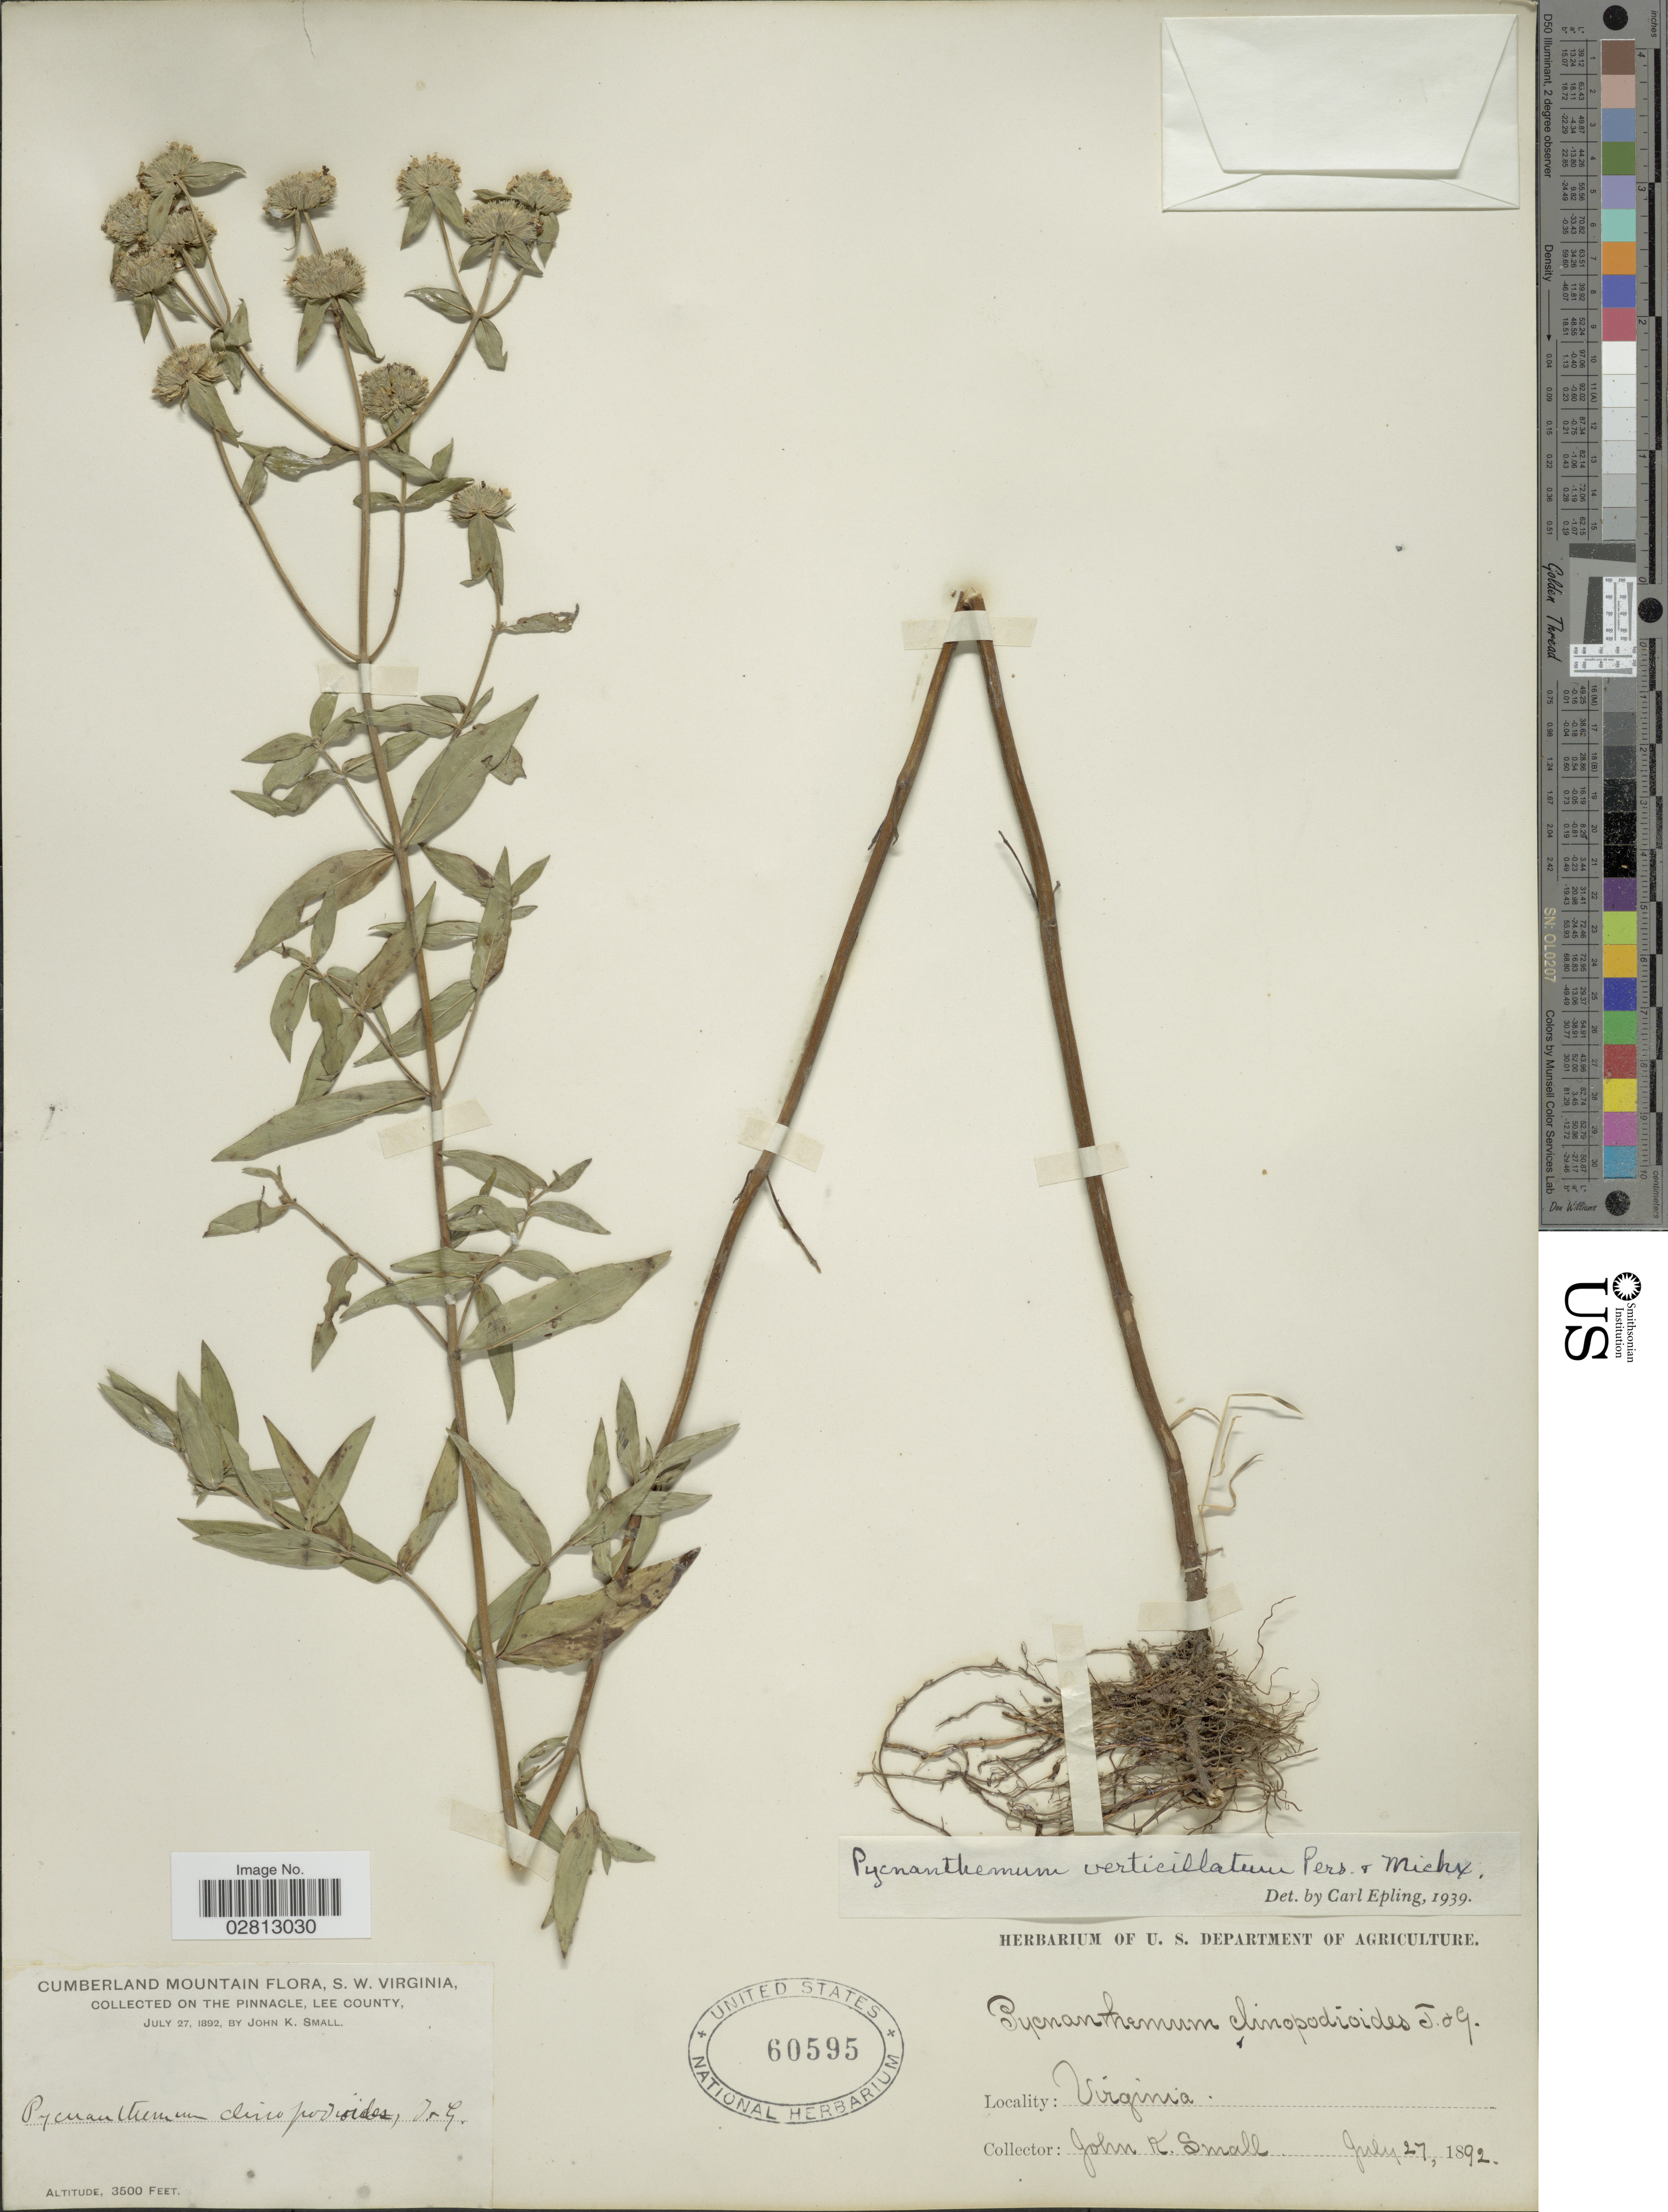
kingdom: Plantae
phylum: Tracheophyta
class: Magnoliopsida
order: Lamiales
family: Lamiaceae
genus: Pycnanthemum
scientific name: Pycnanthemum verticillatum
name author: (Michx.) Pers.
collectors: J. K. Small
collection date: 1892-07-27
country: United States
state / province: Virginia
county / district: Lee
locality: Cumberland Mountain. S.W. Virginia, Collected on the Pinnacle, Lee County.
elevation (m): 1067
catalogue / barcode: US 60595